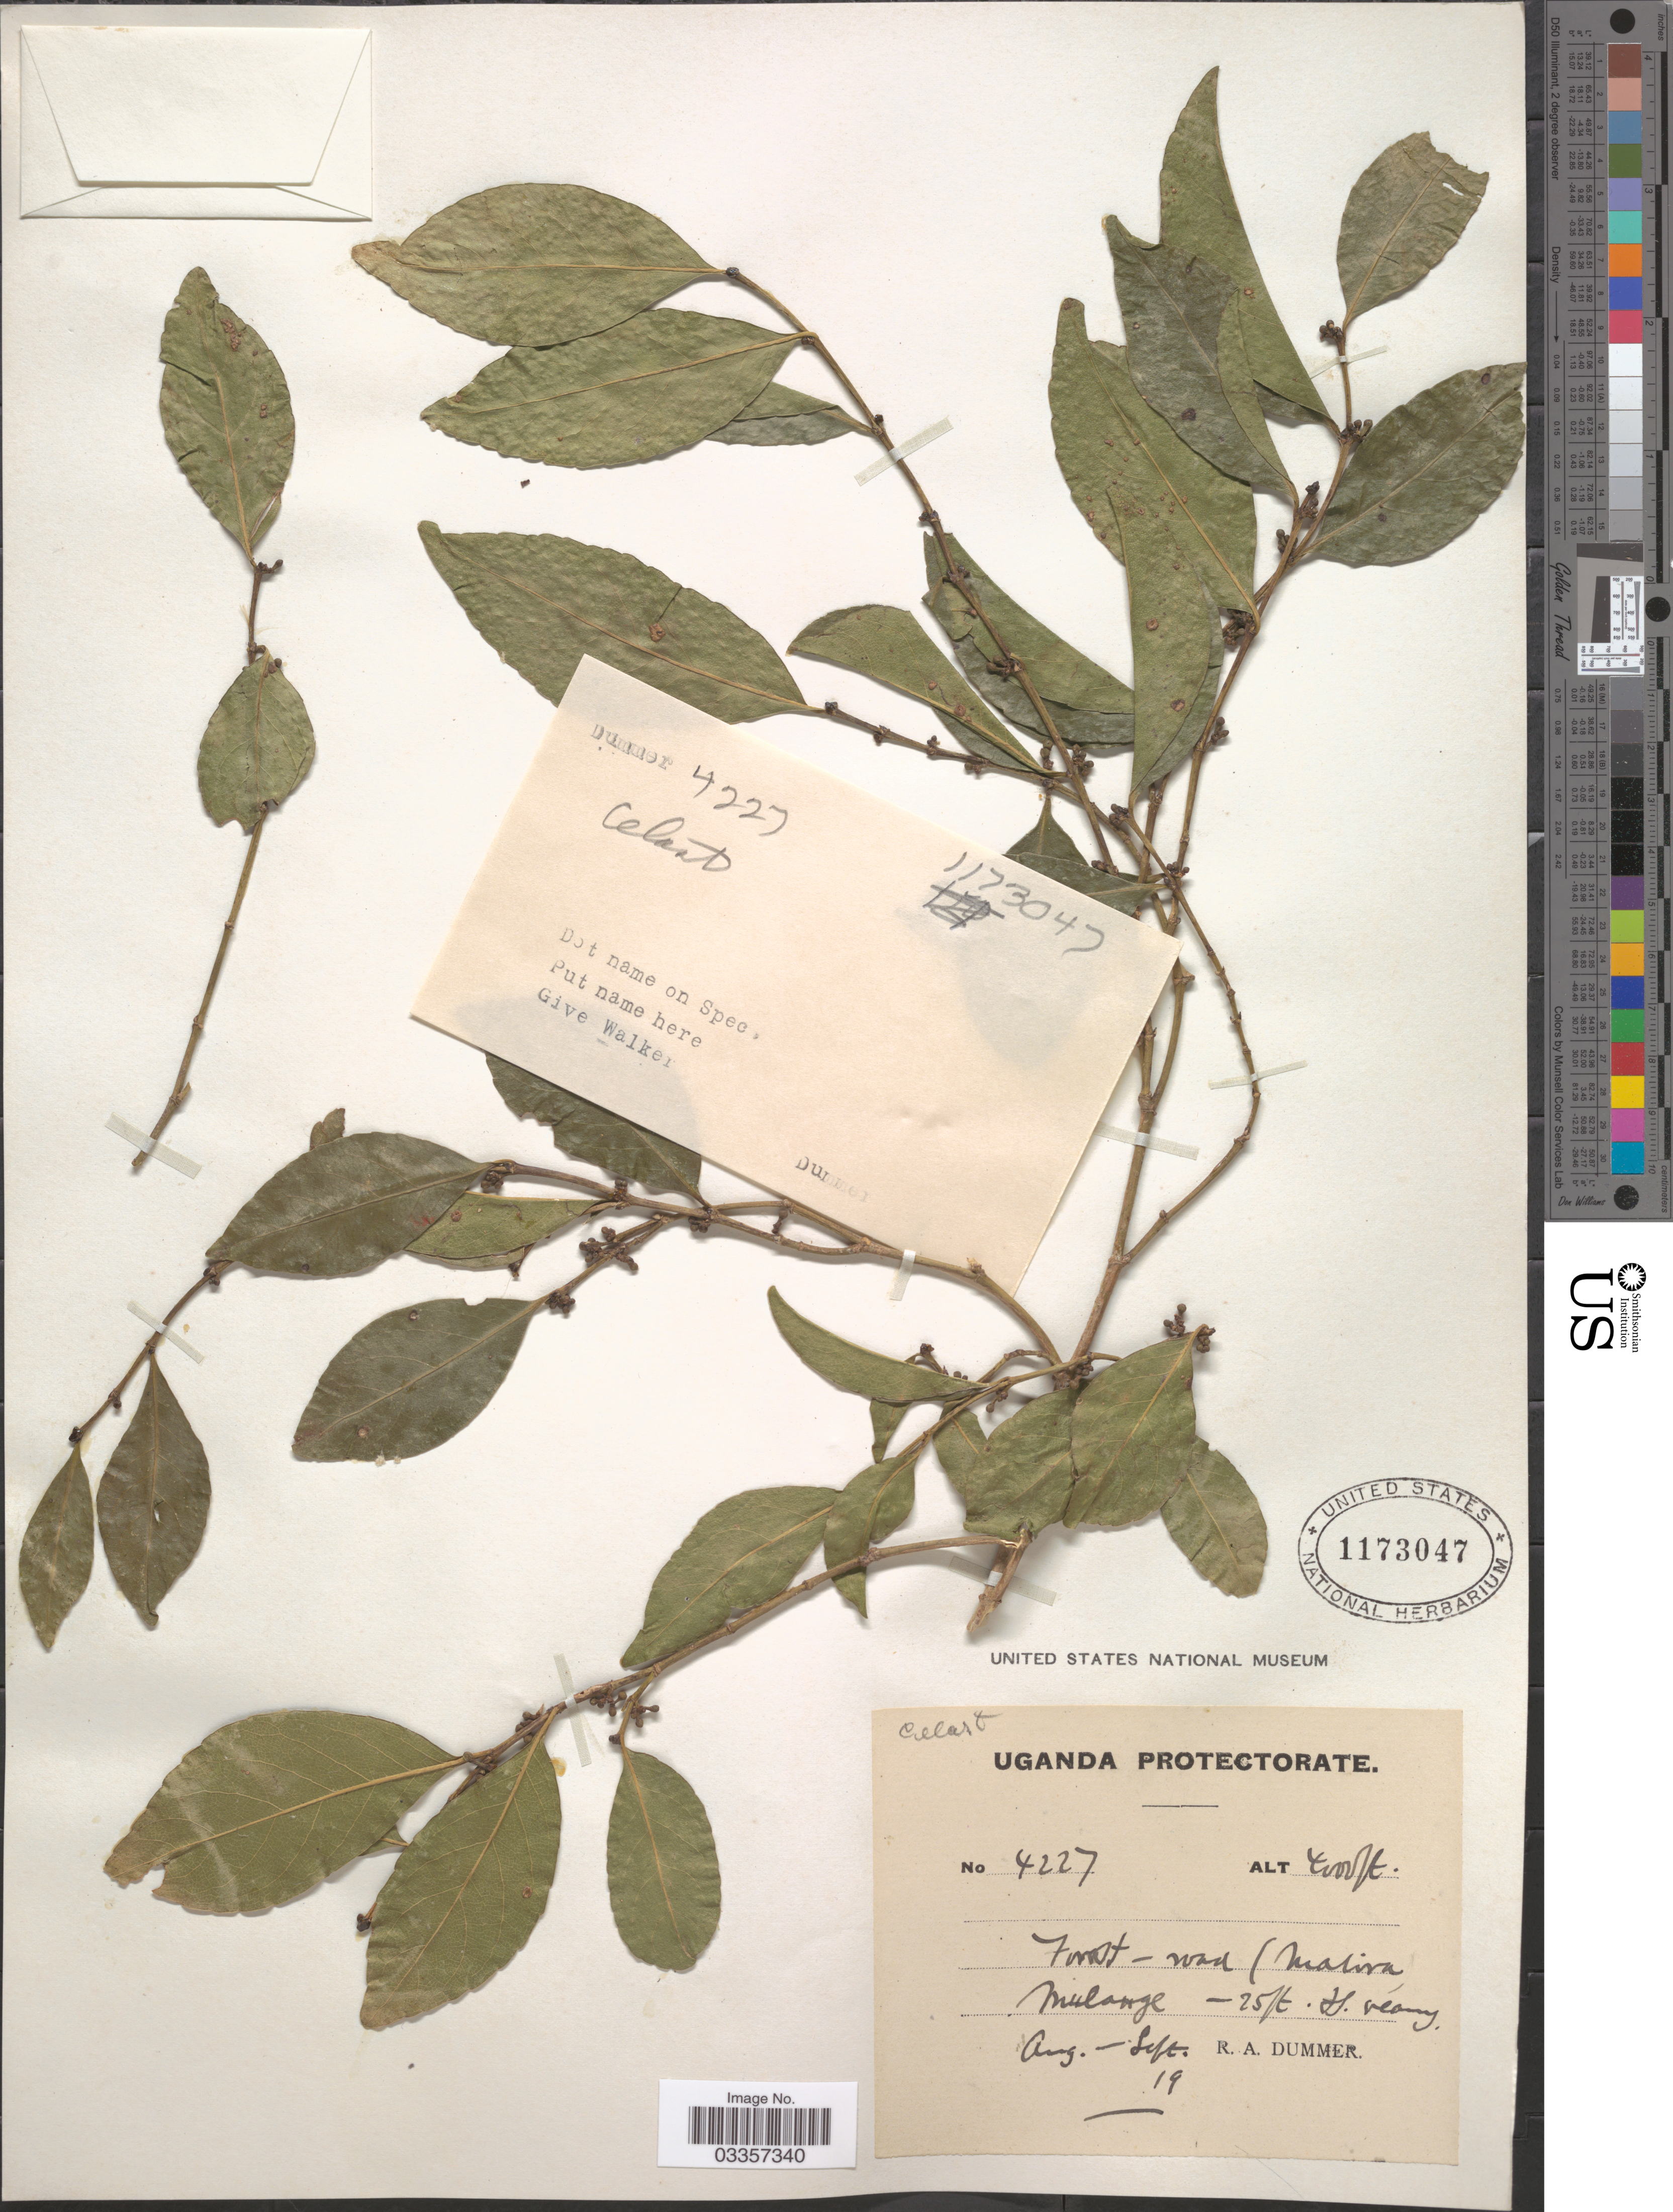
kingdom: Plantae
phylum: Tracheophyta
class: Magnoliopsida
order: Celastrales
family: Celastraceae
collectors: R. A. Dümmer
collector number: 4227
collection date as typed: Transcribed d/m/y: /8/19 to /9/19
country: Uganda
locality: Uganda Protectorate. Forest - road (Maliva Mulange).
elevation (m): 1219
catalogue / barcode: US 1173047